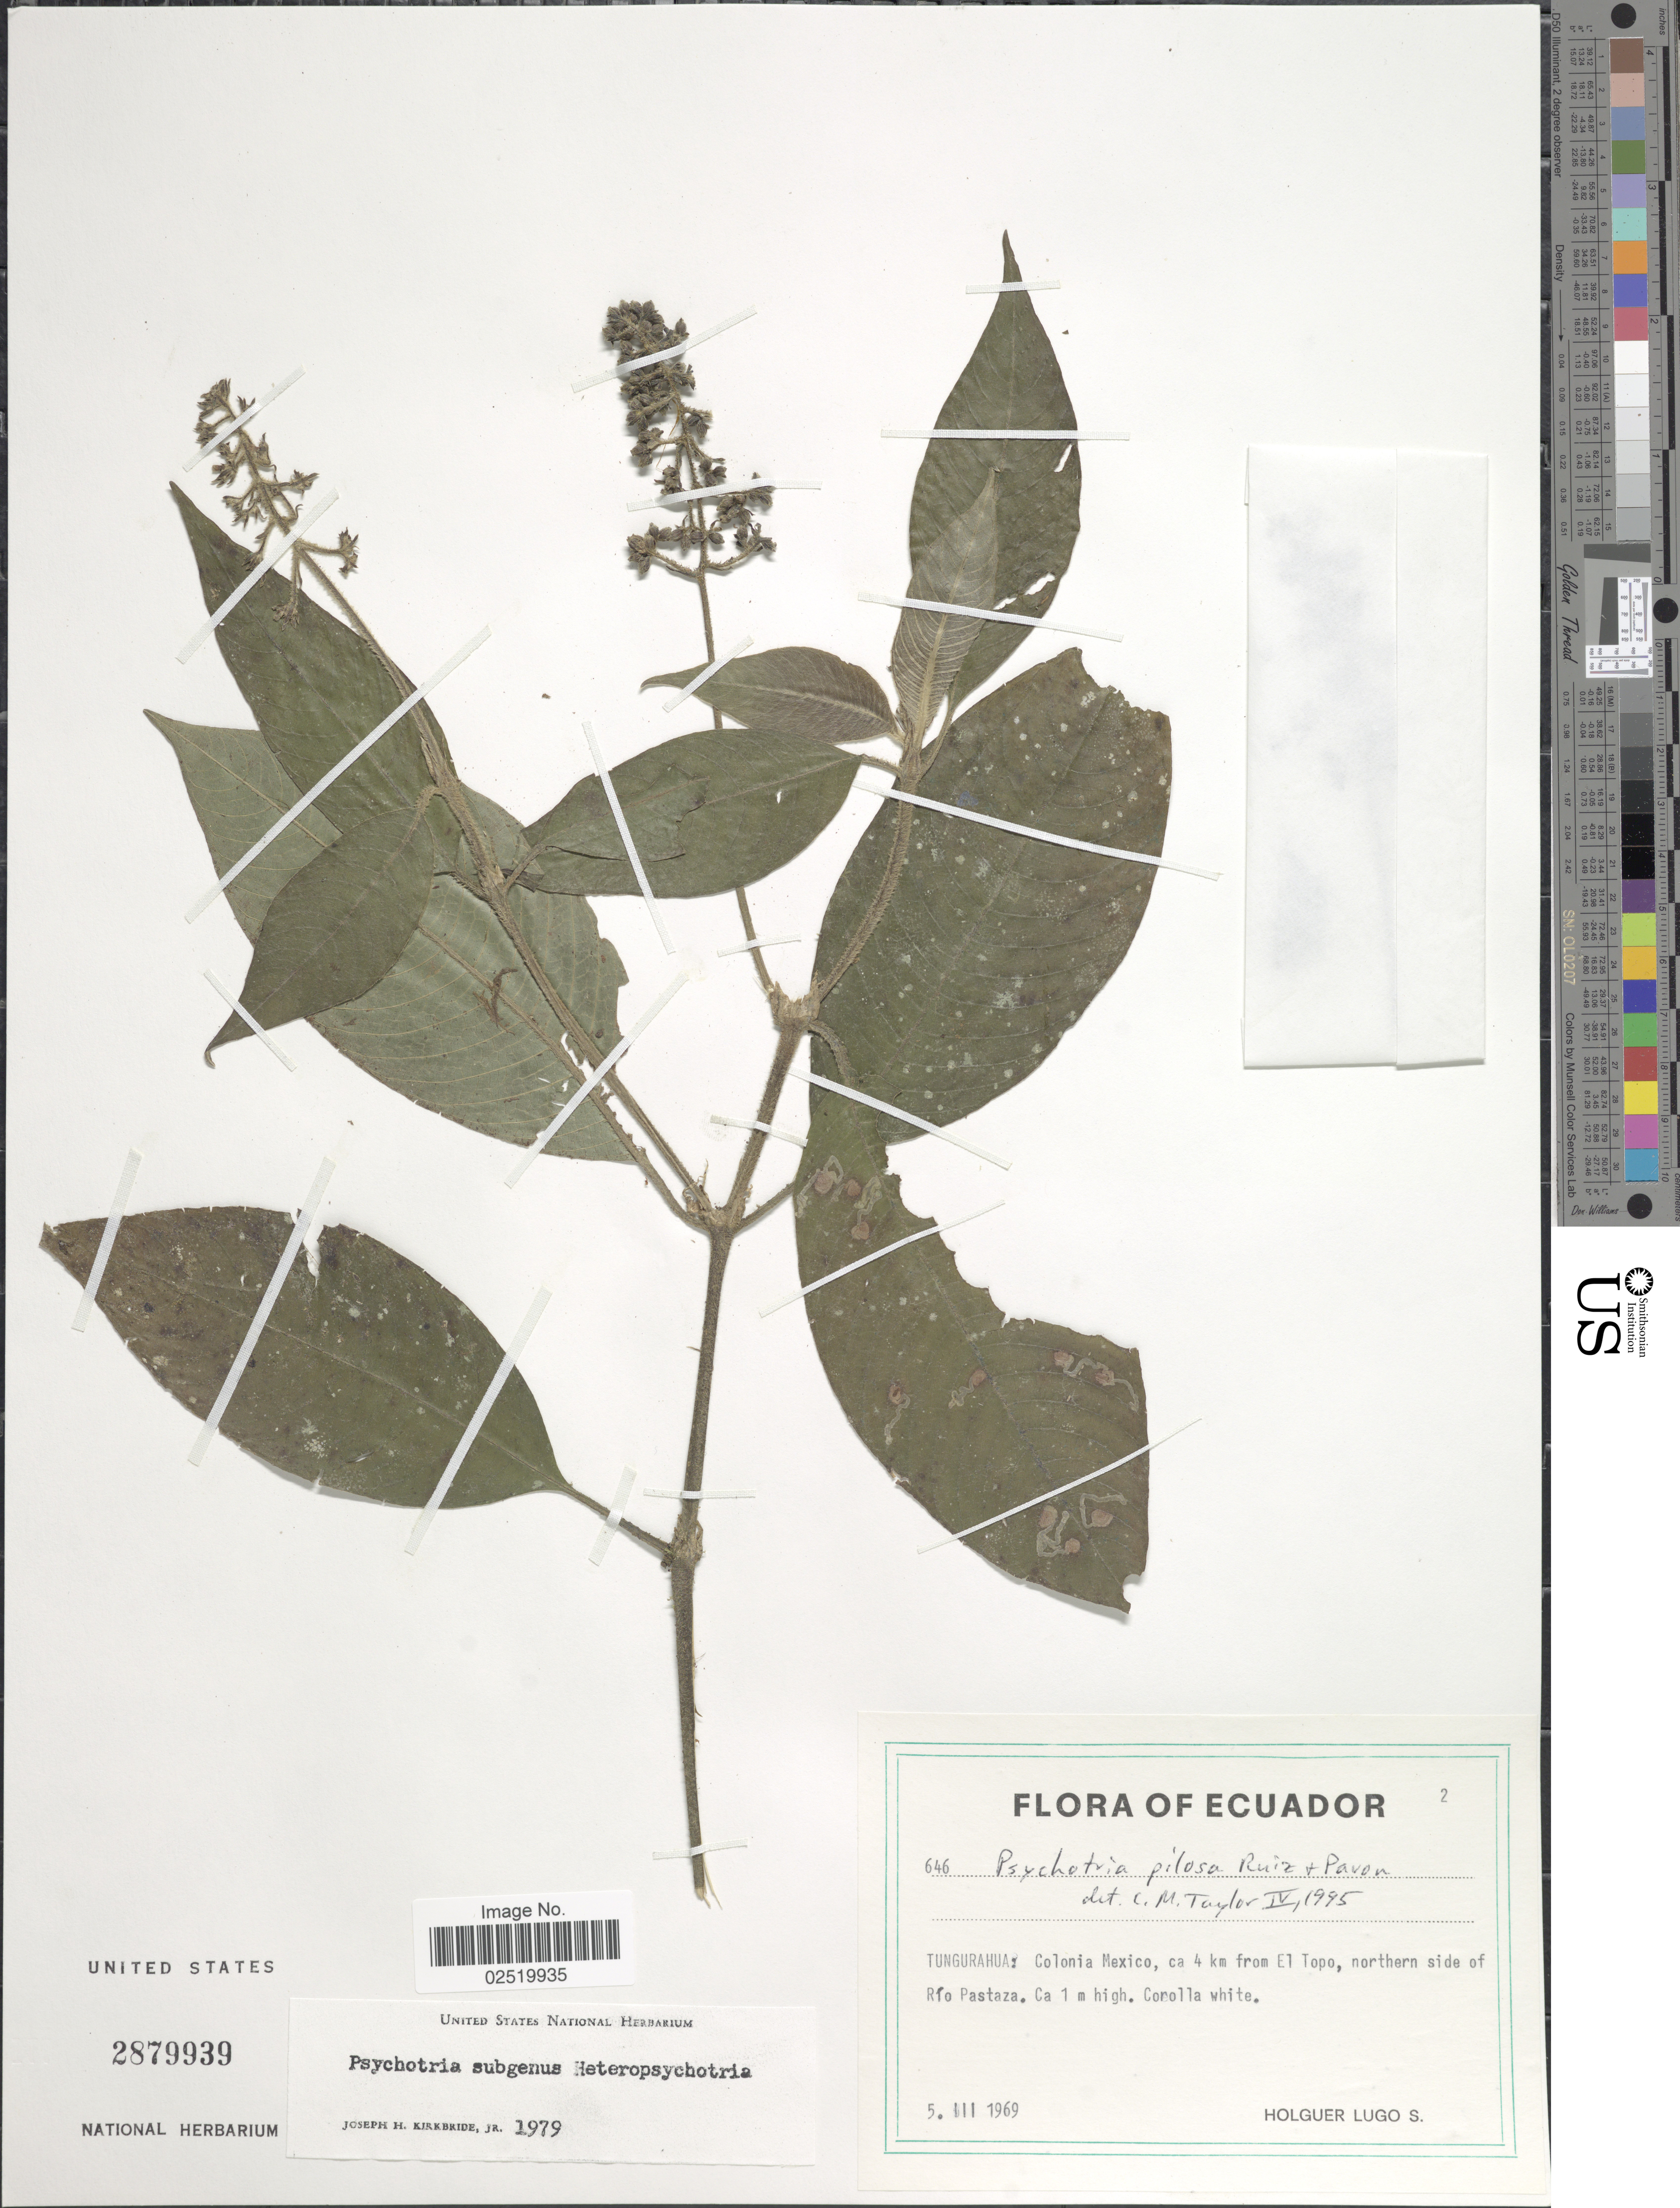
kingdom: Plantae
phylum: Tracheophyta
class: Magnoliopsida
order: Gentianales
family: Rubiaceae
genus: Psychotria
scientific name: Psychotria pilosa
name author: Ruiz & Pav.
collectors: H. Lugo S.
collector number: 646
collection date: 1969-03-05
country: Ecuador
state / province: Tungurahua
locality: Colonia Mexico, ca 4 km from El Topo, northern side of Rio Pastaza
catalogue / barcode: US 2879939